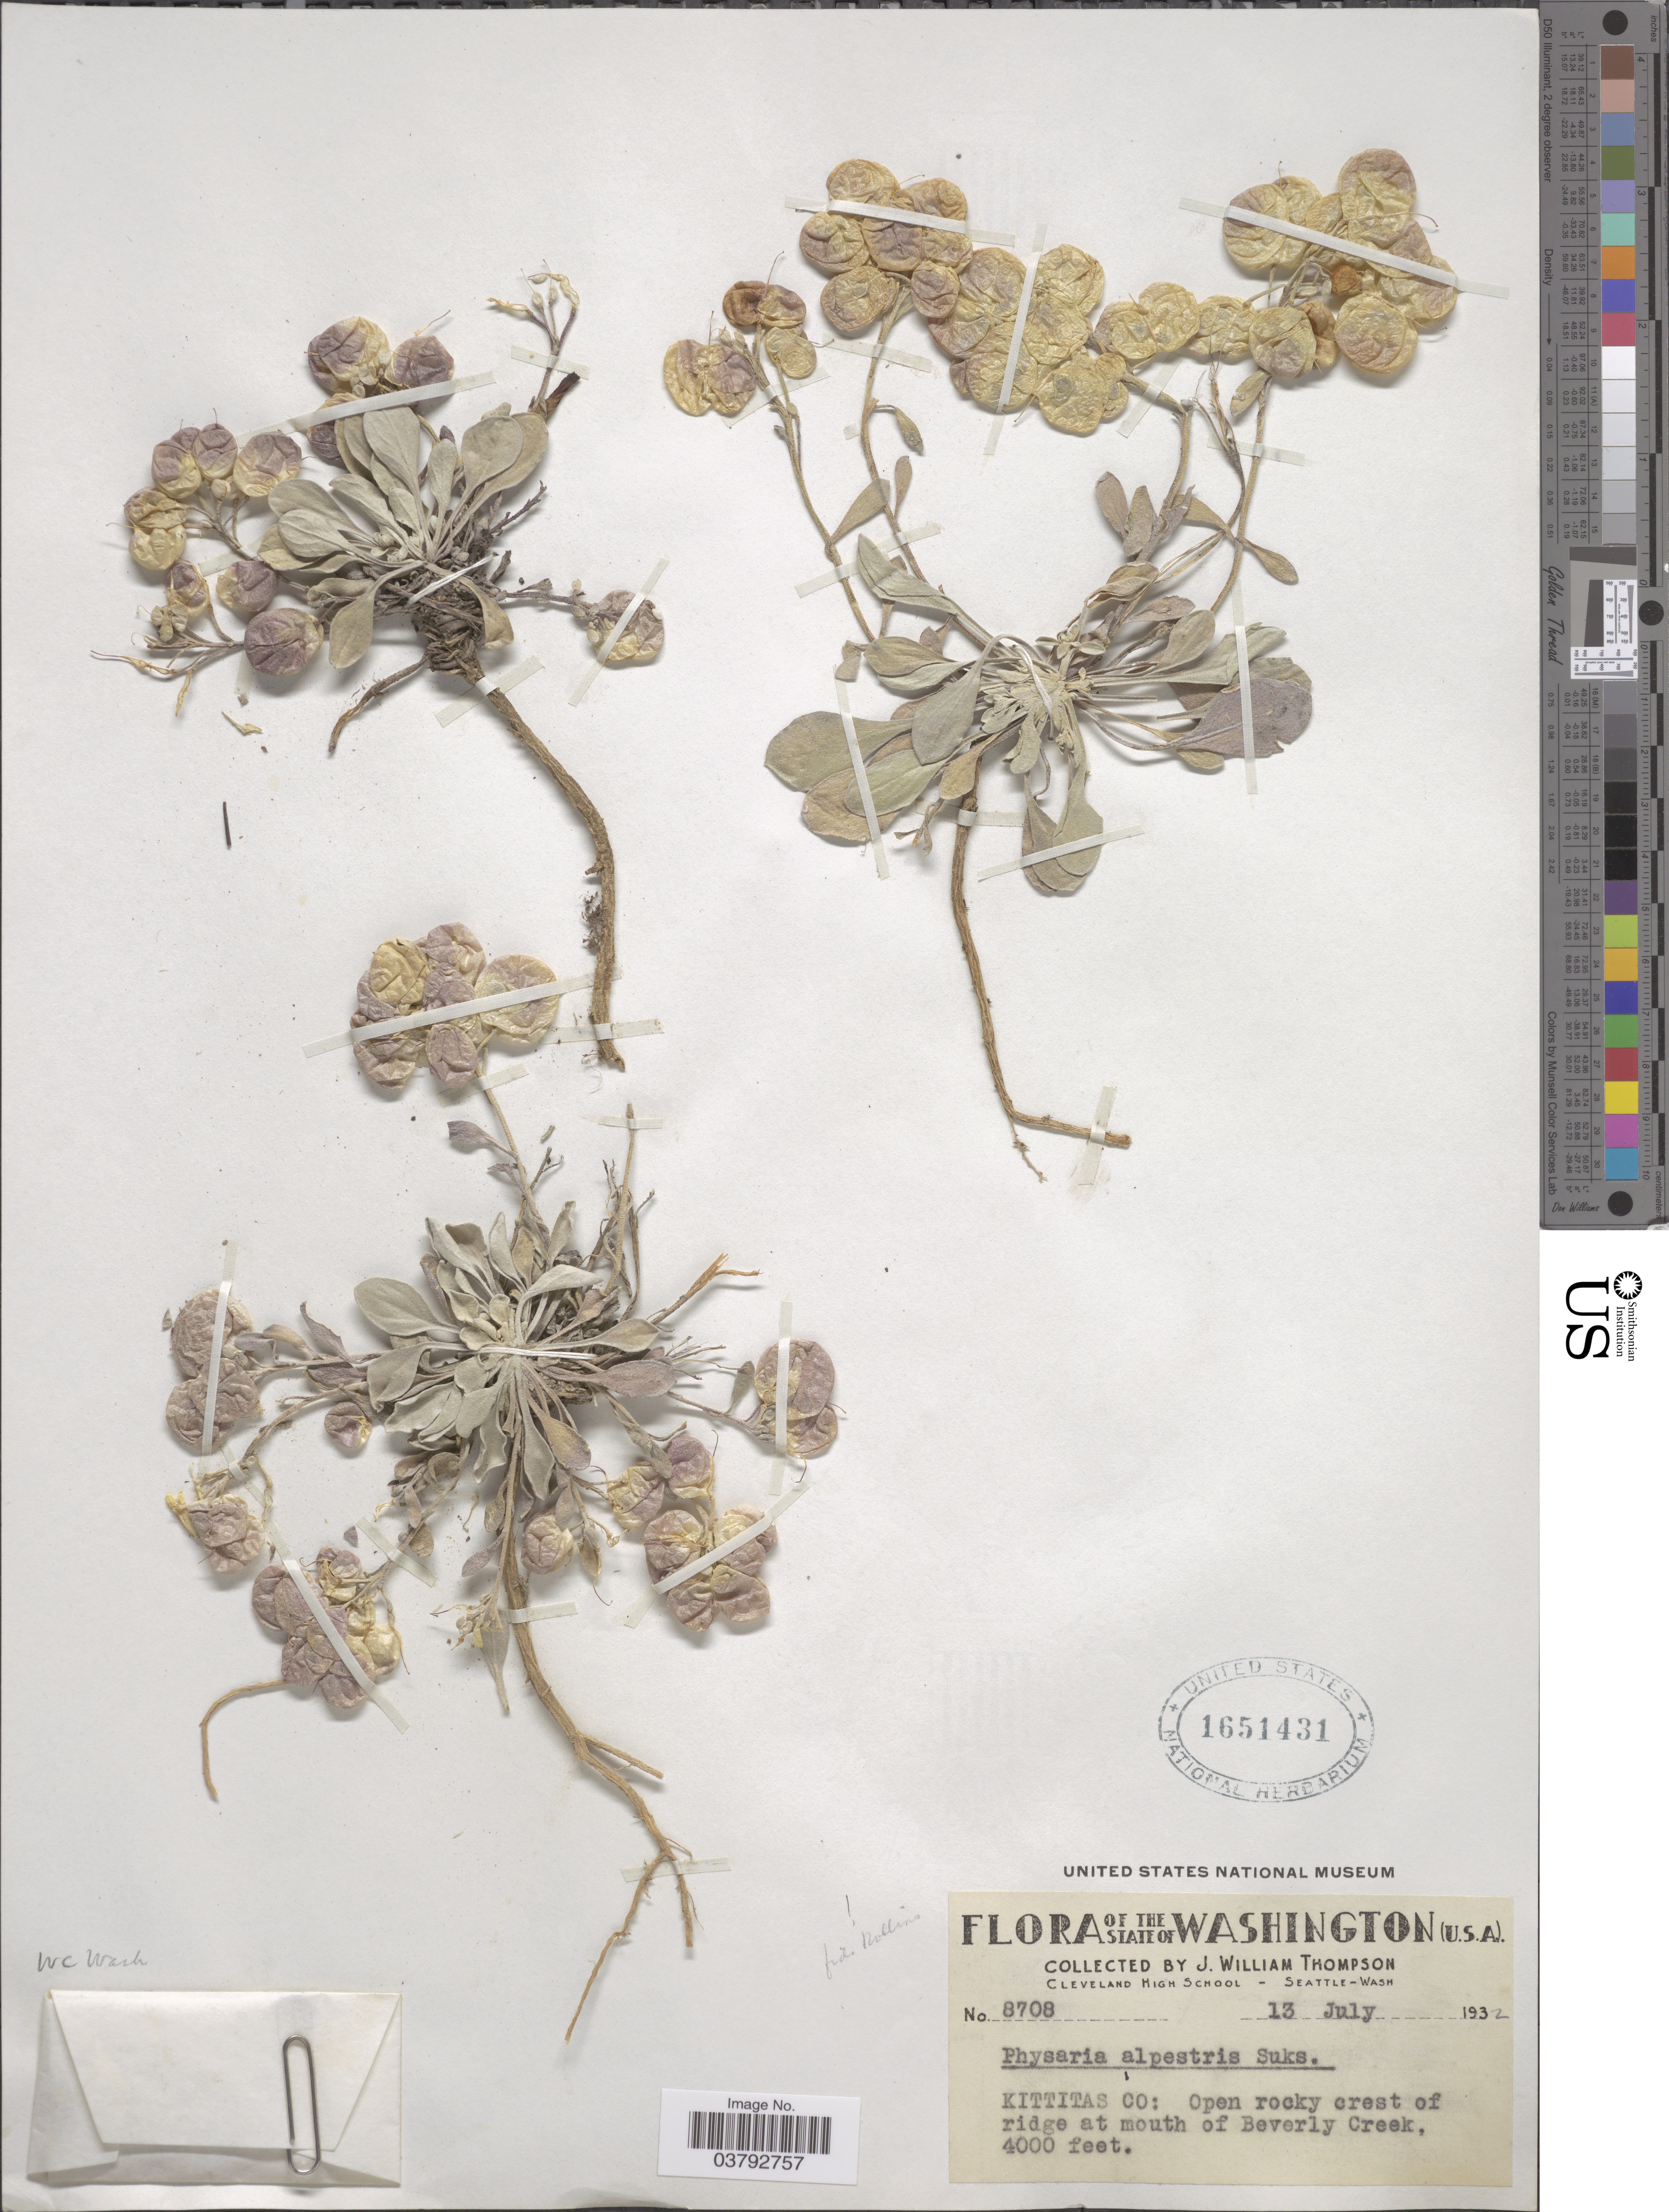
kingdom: Plantae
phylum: Tracheophyta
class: Magnoliopsida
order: Brassicales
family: Brassicaceae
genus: Physaria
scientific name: Physaria alpestris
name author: Suksd.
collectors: J. W. Thompson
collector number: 8708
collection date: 1932-07-13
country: United States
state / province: Washington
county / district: Kittitas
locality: Kittitas Co: Open rocky crest of ridge at mouth of Beverly Creek.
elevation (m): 1219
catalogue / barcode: US 1651431